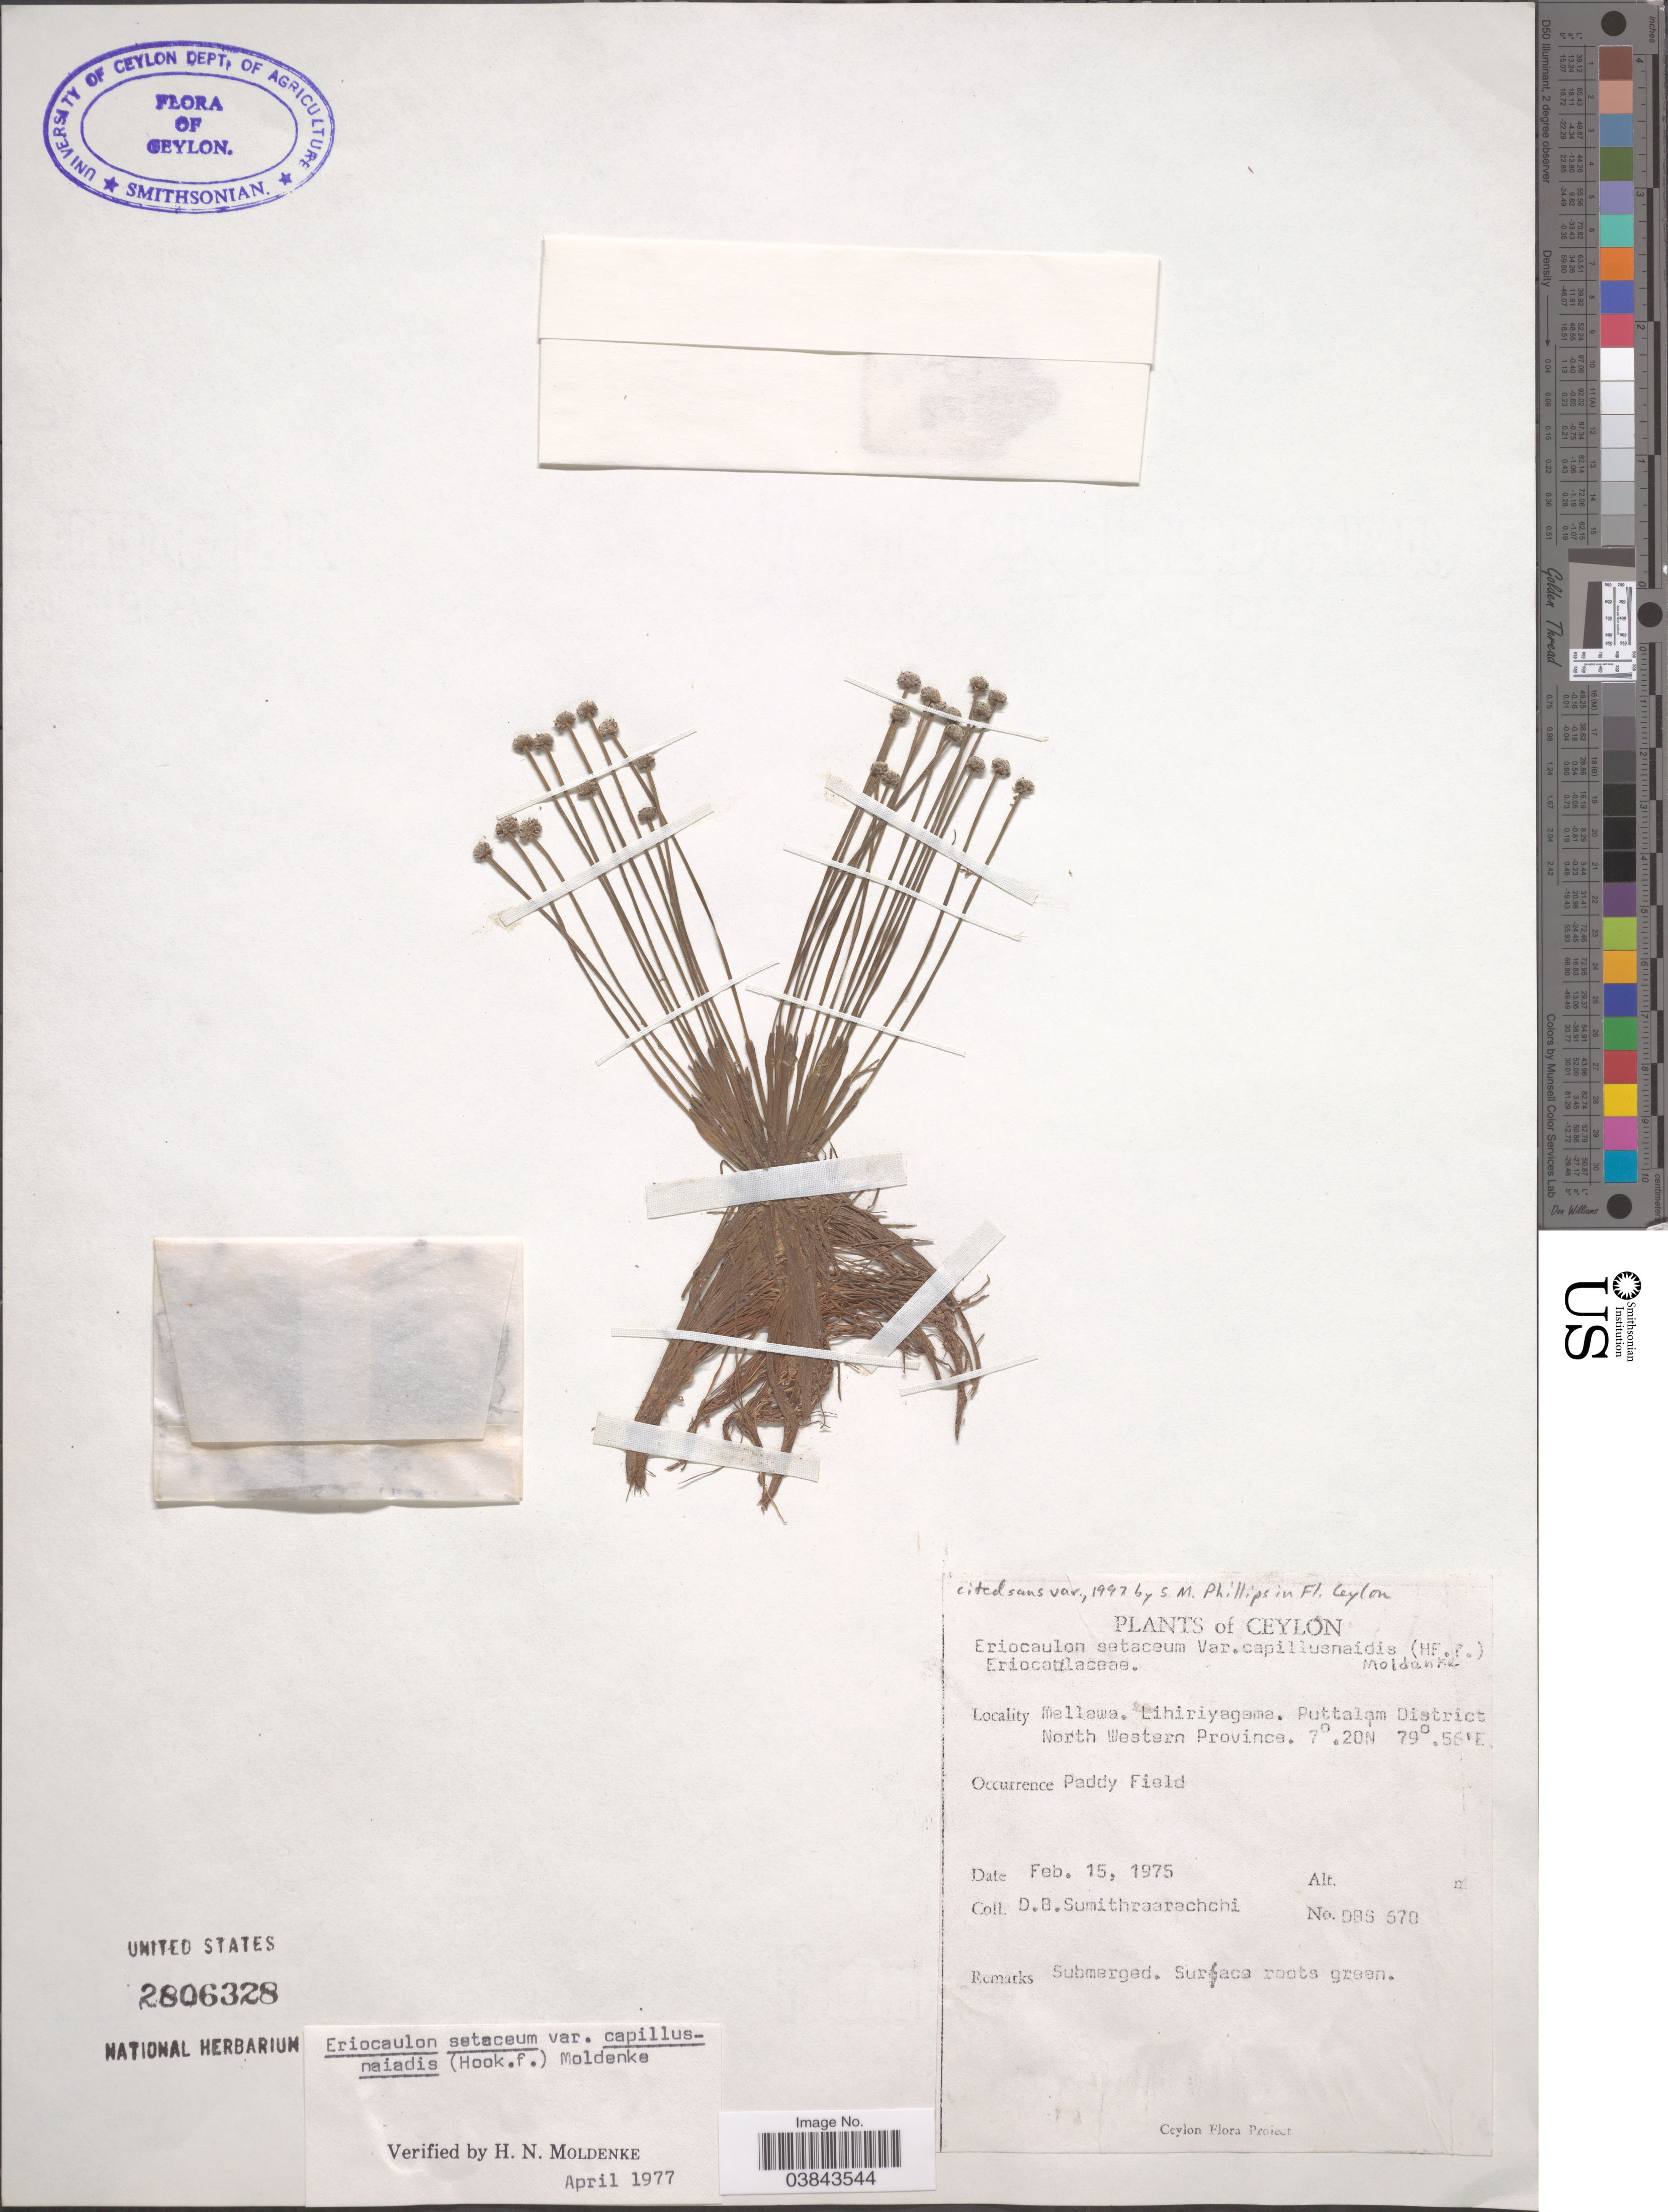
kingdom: Plantae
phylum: Tracheophyta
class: Liliopsida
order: Poales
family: Eriocaulaceae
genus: Eriocaulon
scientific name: Eriocaulon setaceum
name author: L.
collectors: D. B. Sumithraarachchi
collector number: DBS 678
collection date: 1975-02-15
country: Sri Lanka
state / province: North Western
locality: Ceylon. Mellawa. Lihiriyagama. Puttalam District. Paddy Field.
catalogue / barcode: US 2806328